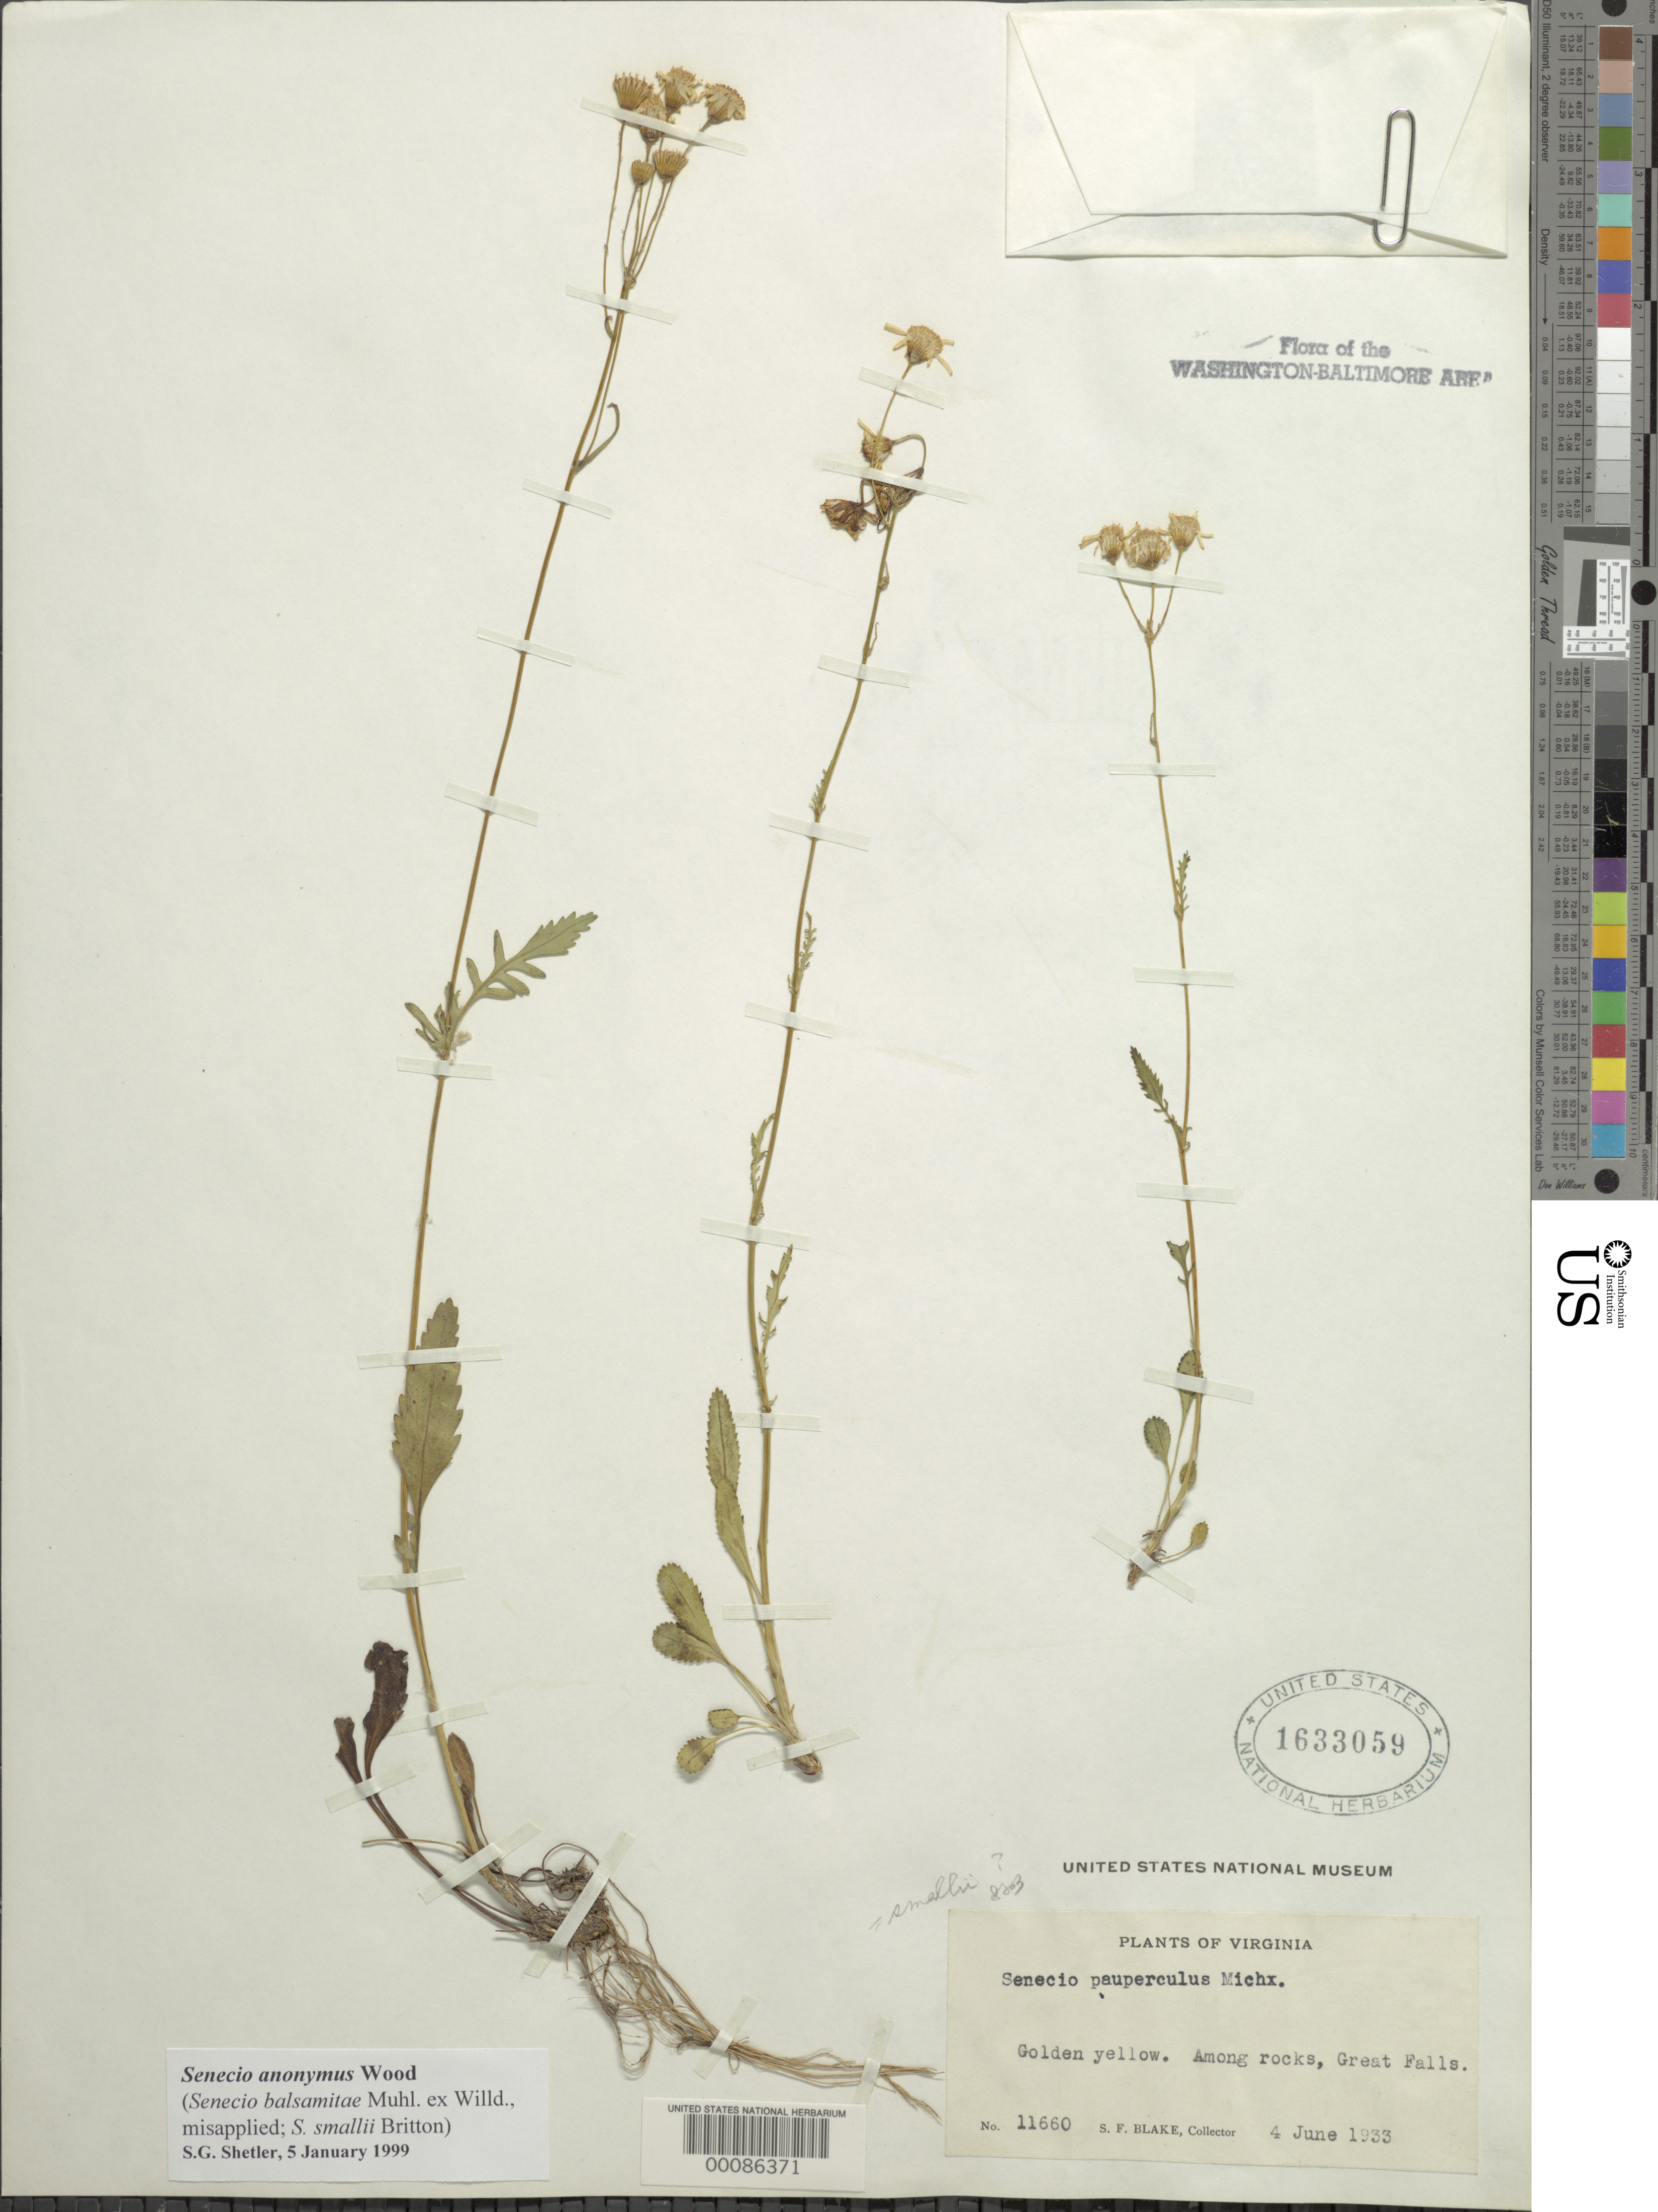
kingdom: Plantae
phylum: Tracheophyta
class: Magnoliopsida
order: Asterales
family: Asteraceae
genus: Packera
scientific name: Packera anonyma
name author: (Alph. Wood) W.A. Weber & Á. Löve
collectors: S. Blake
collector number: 11660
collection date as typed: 04 Jun 1933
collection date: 1933-06-04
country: United States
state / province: Virginia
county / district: Fairfax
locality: Great Falls C. & O. Canal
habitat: Among rocks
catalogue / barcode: US 1633059